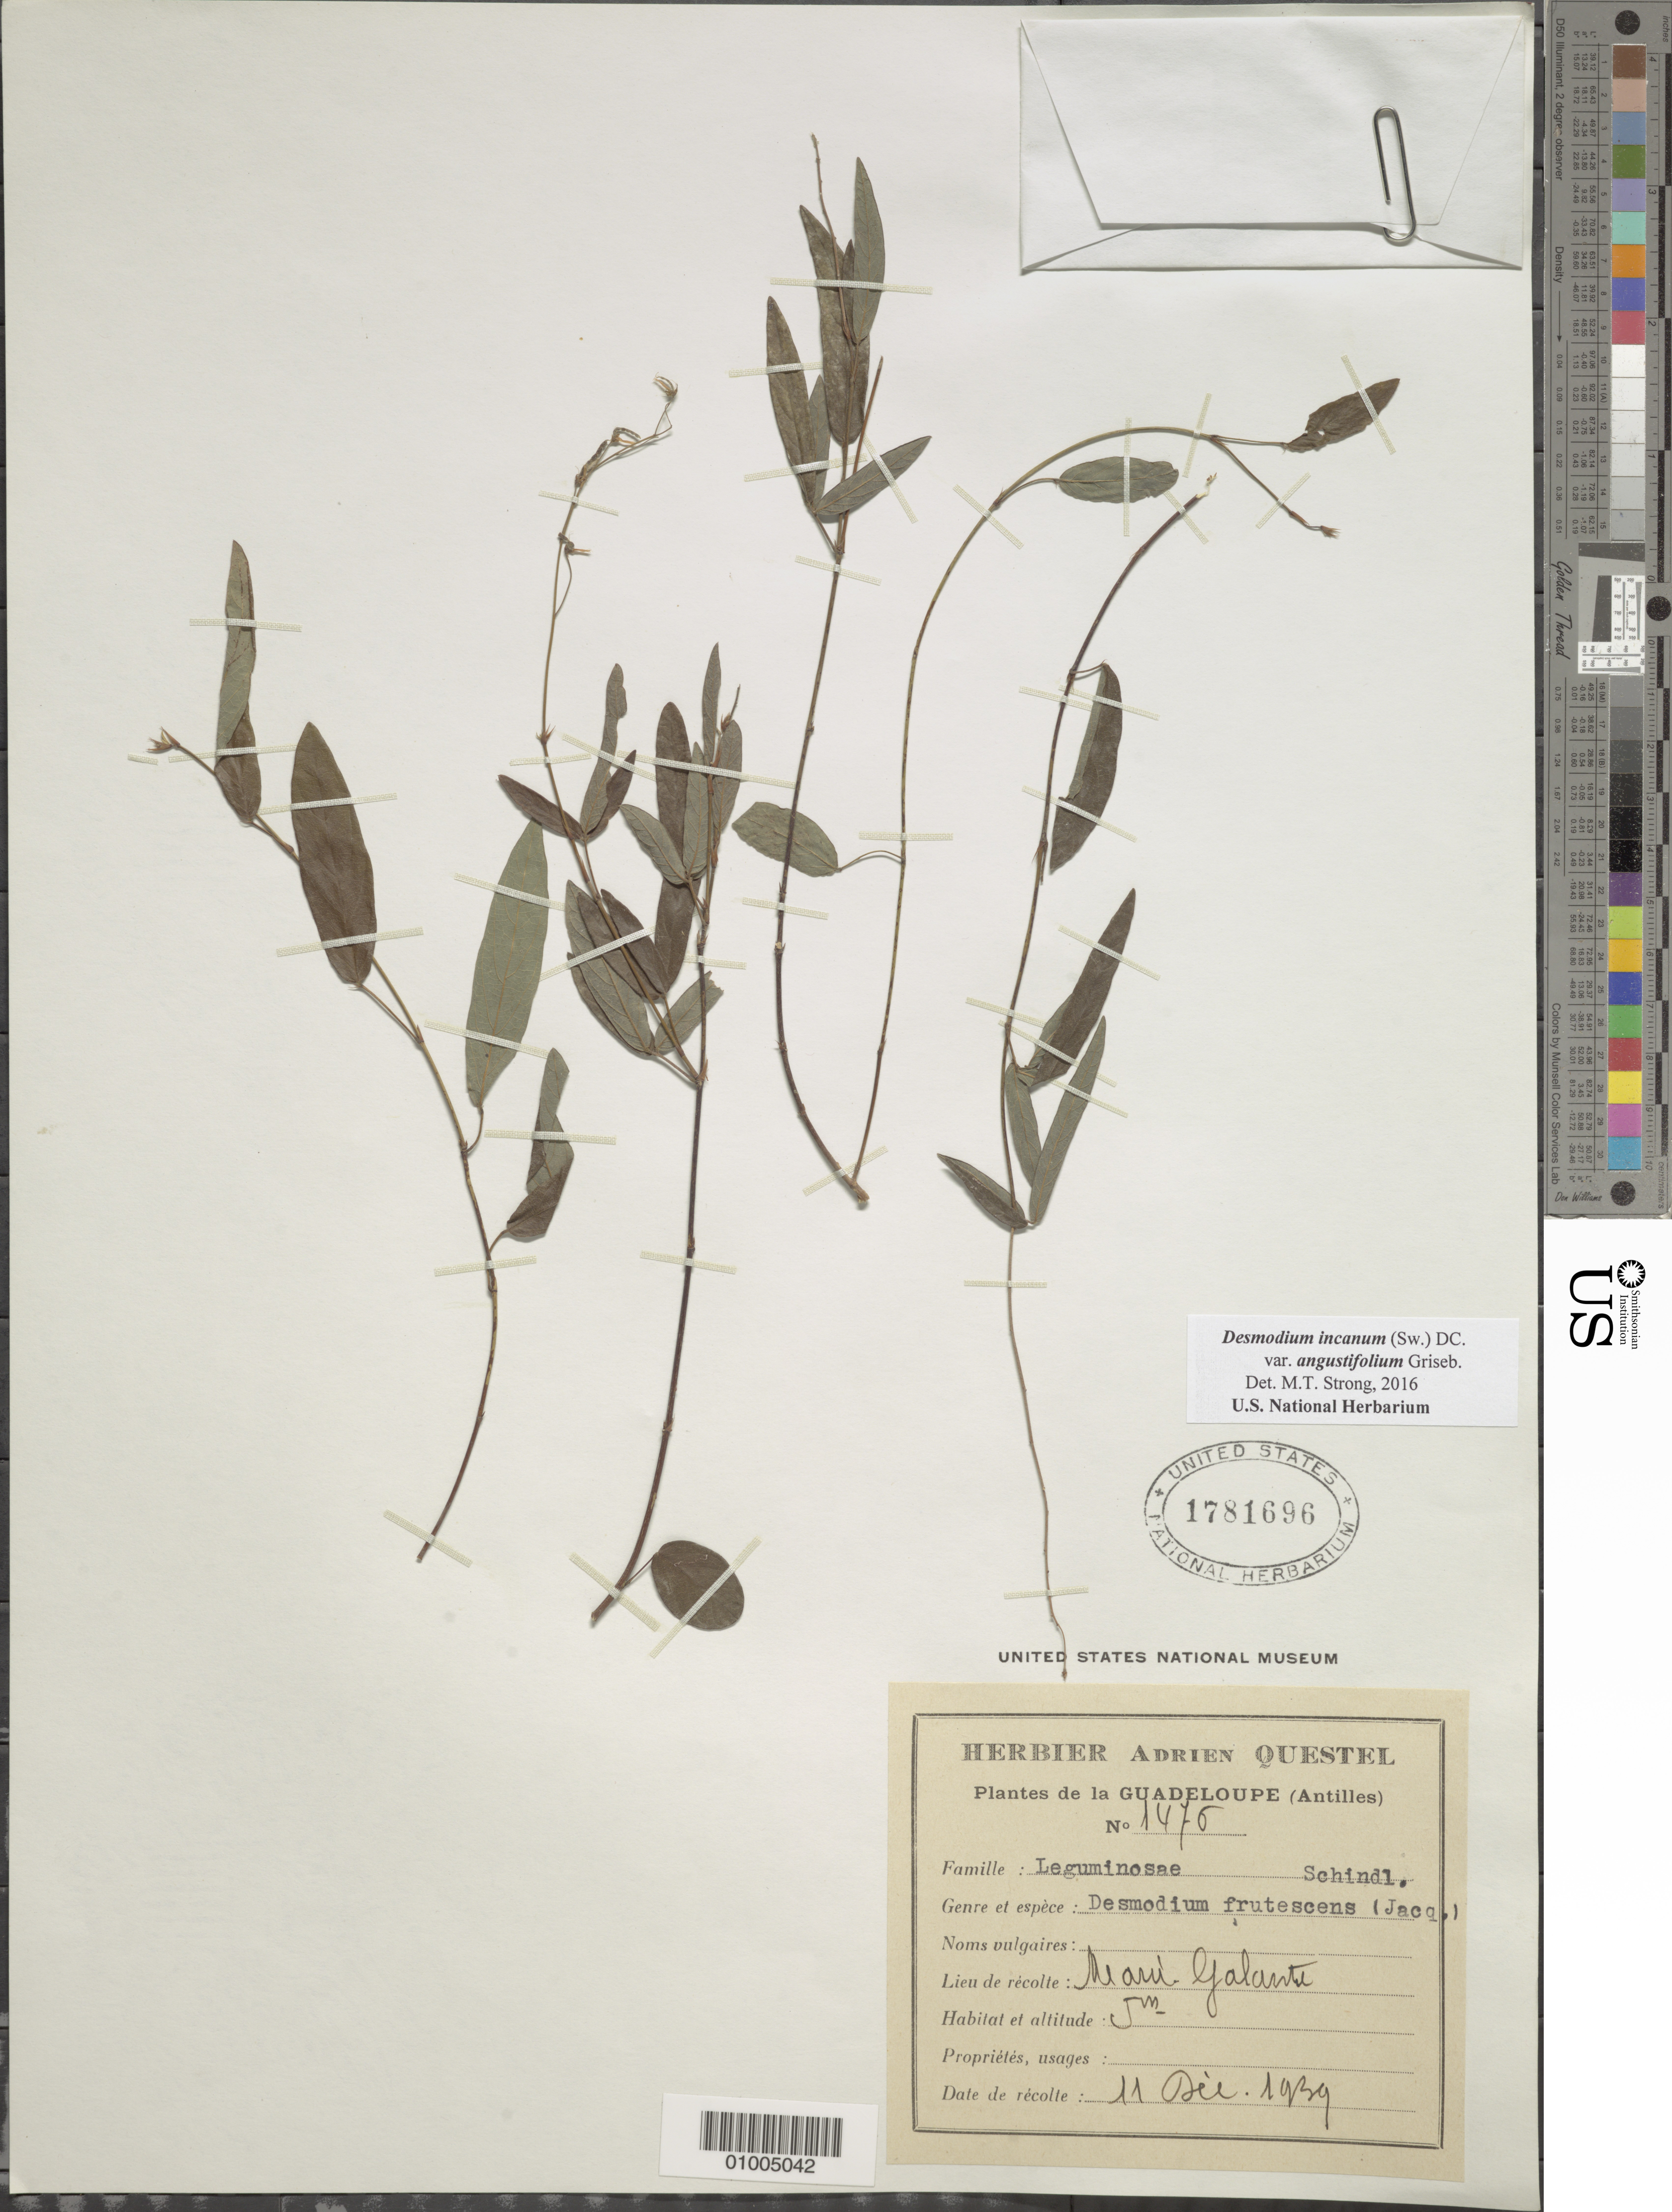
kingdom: Plantae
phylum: Tracheophyta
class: Magnoliopsida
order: Fabales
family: Fabaceae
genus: Desmodium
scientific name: Desmodium incanum var. angustifolium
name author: (Kunth) Griseb.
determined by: Strong, Mark T., (BOT), Smithsonian Institution - National Museum of Natural History (UNITED STATES)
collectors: A. Questel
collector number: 1476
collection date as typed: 11 Dec 1939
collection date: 1939-12-11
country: Guadeloupe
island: Basse Terre [Guadeloupe]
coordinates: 0 N, 0 E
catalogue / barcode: US 1781696